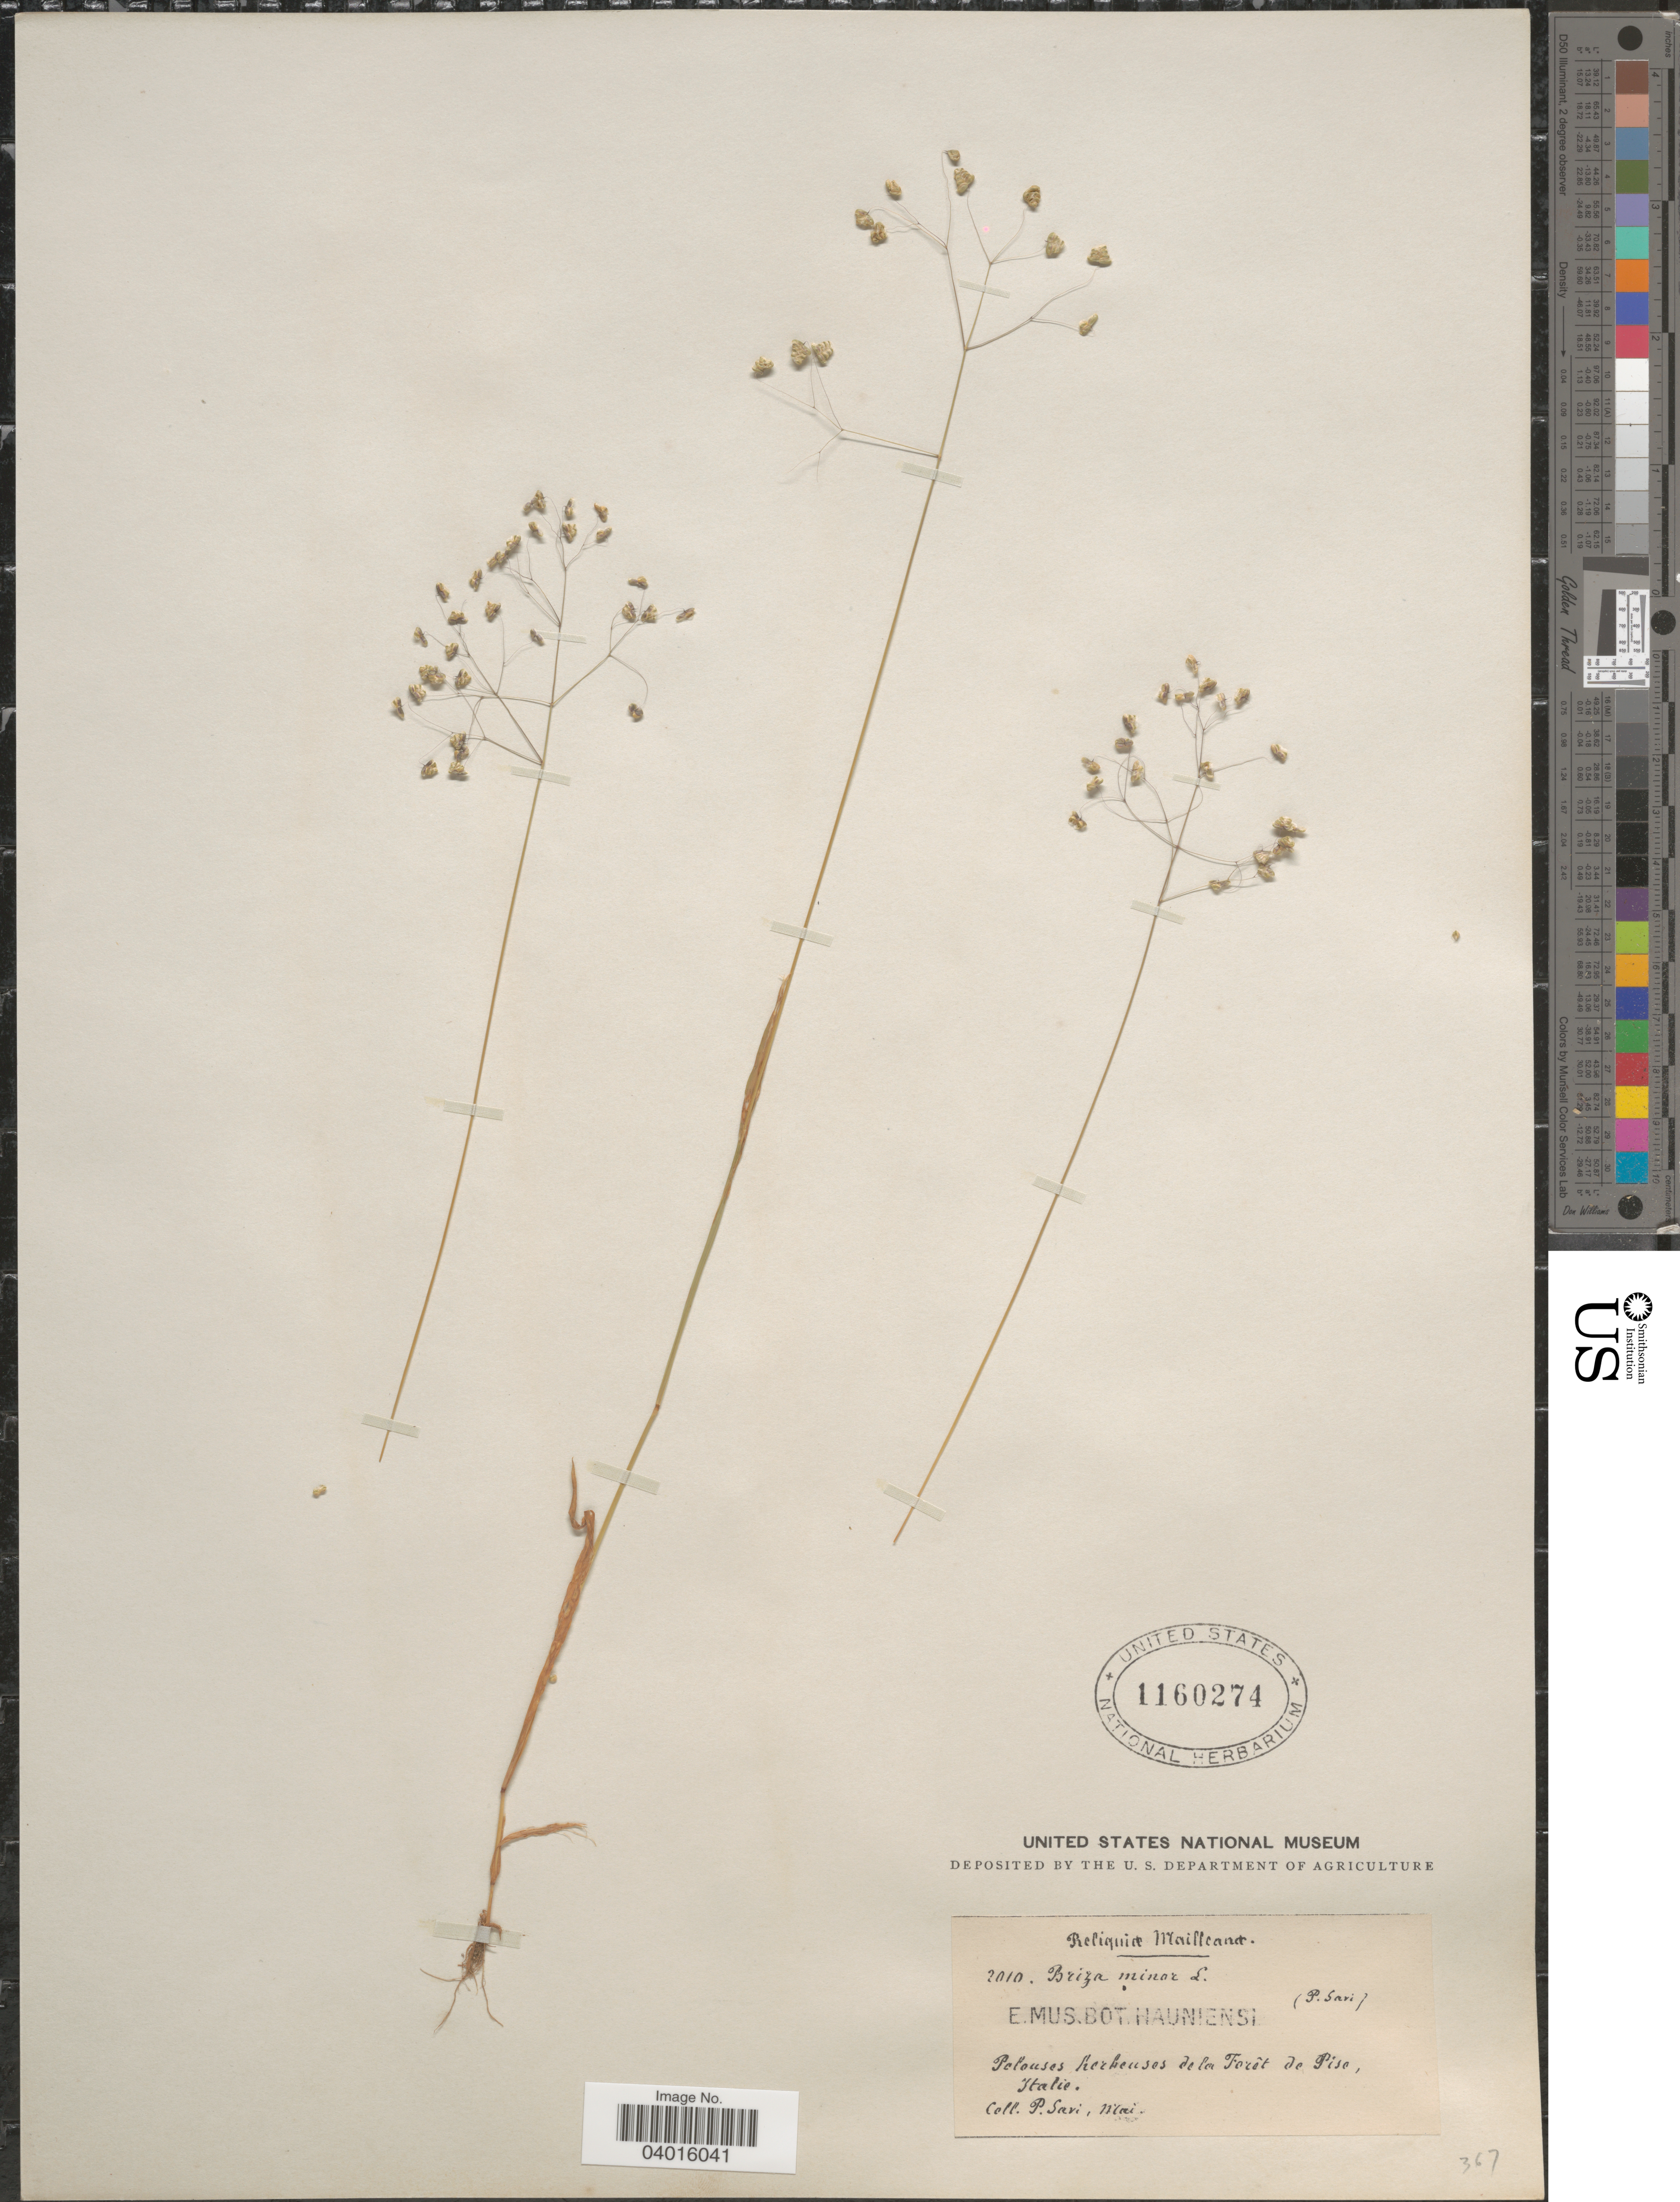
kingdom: Plantae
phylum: Tracheophyta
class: Liliopsida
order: Poales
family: Poaceae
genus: Briza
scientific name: Briza minor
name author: L.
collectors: P. Savi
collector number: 2010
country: Italy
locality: Pelouses herbeuses de la Forêt de Piso, Italie.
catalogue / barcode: US 1160274